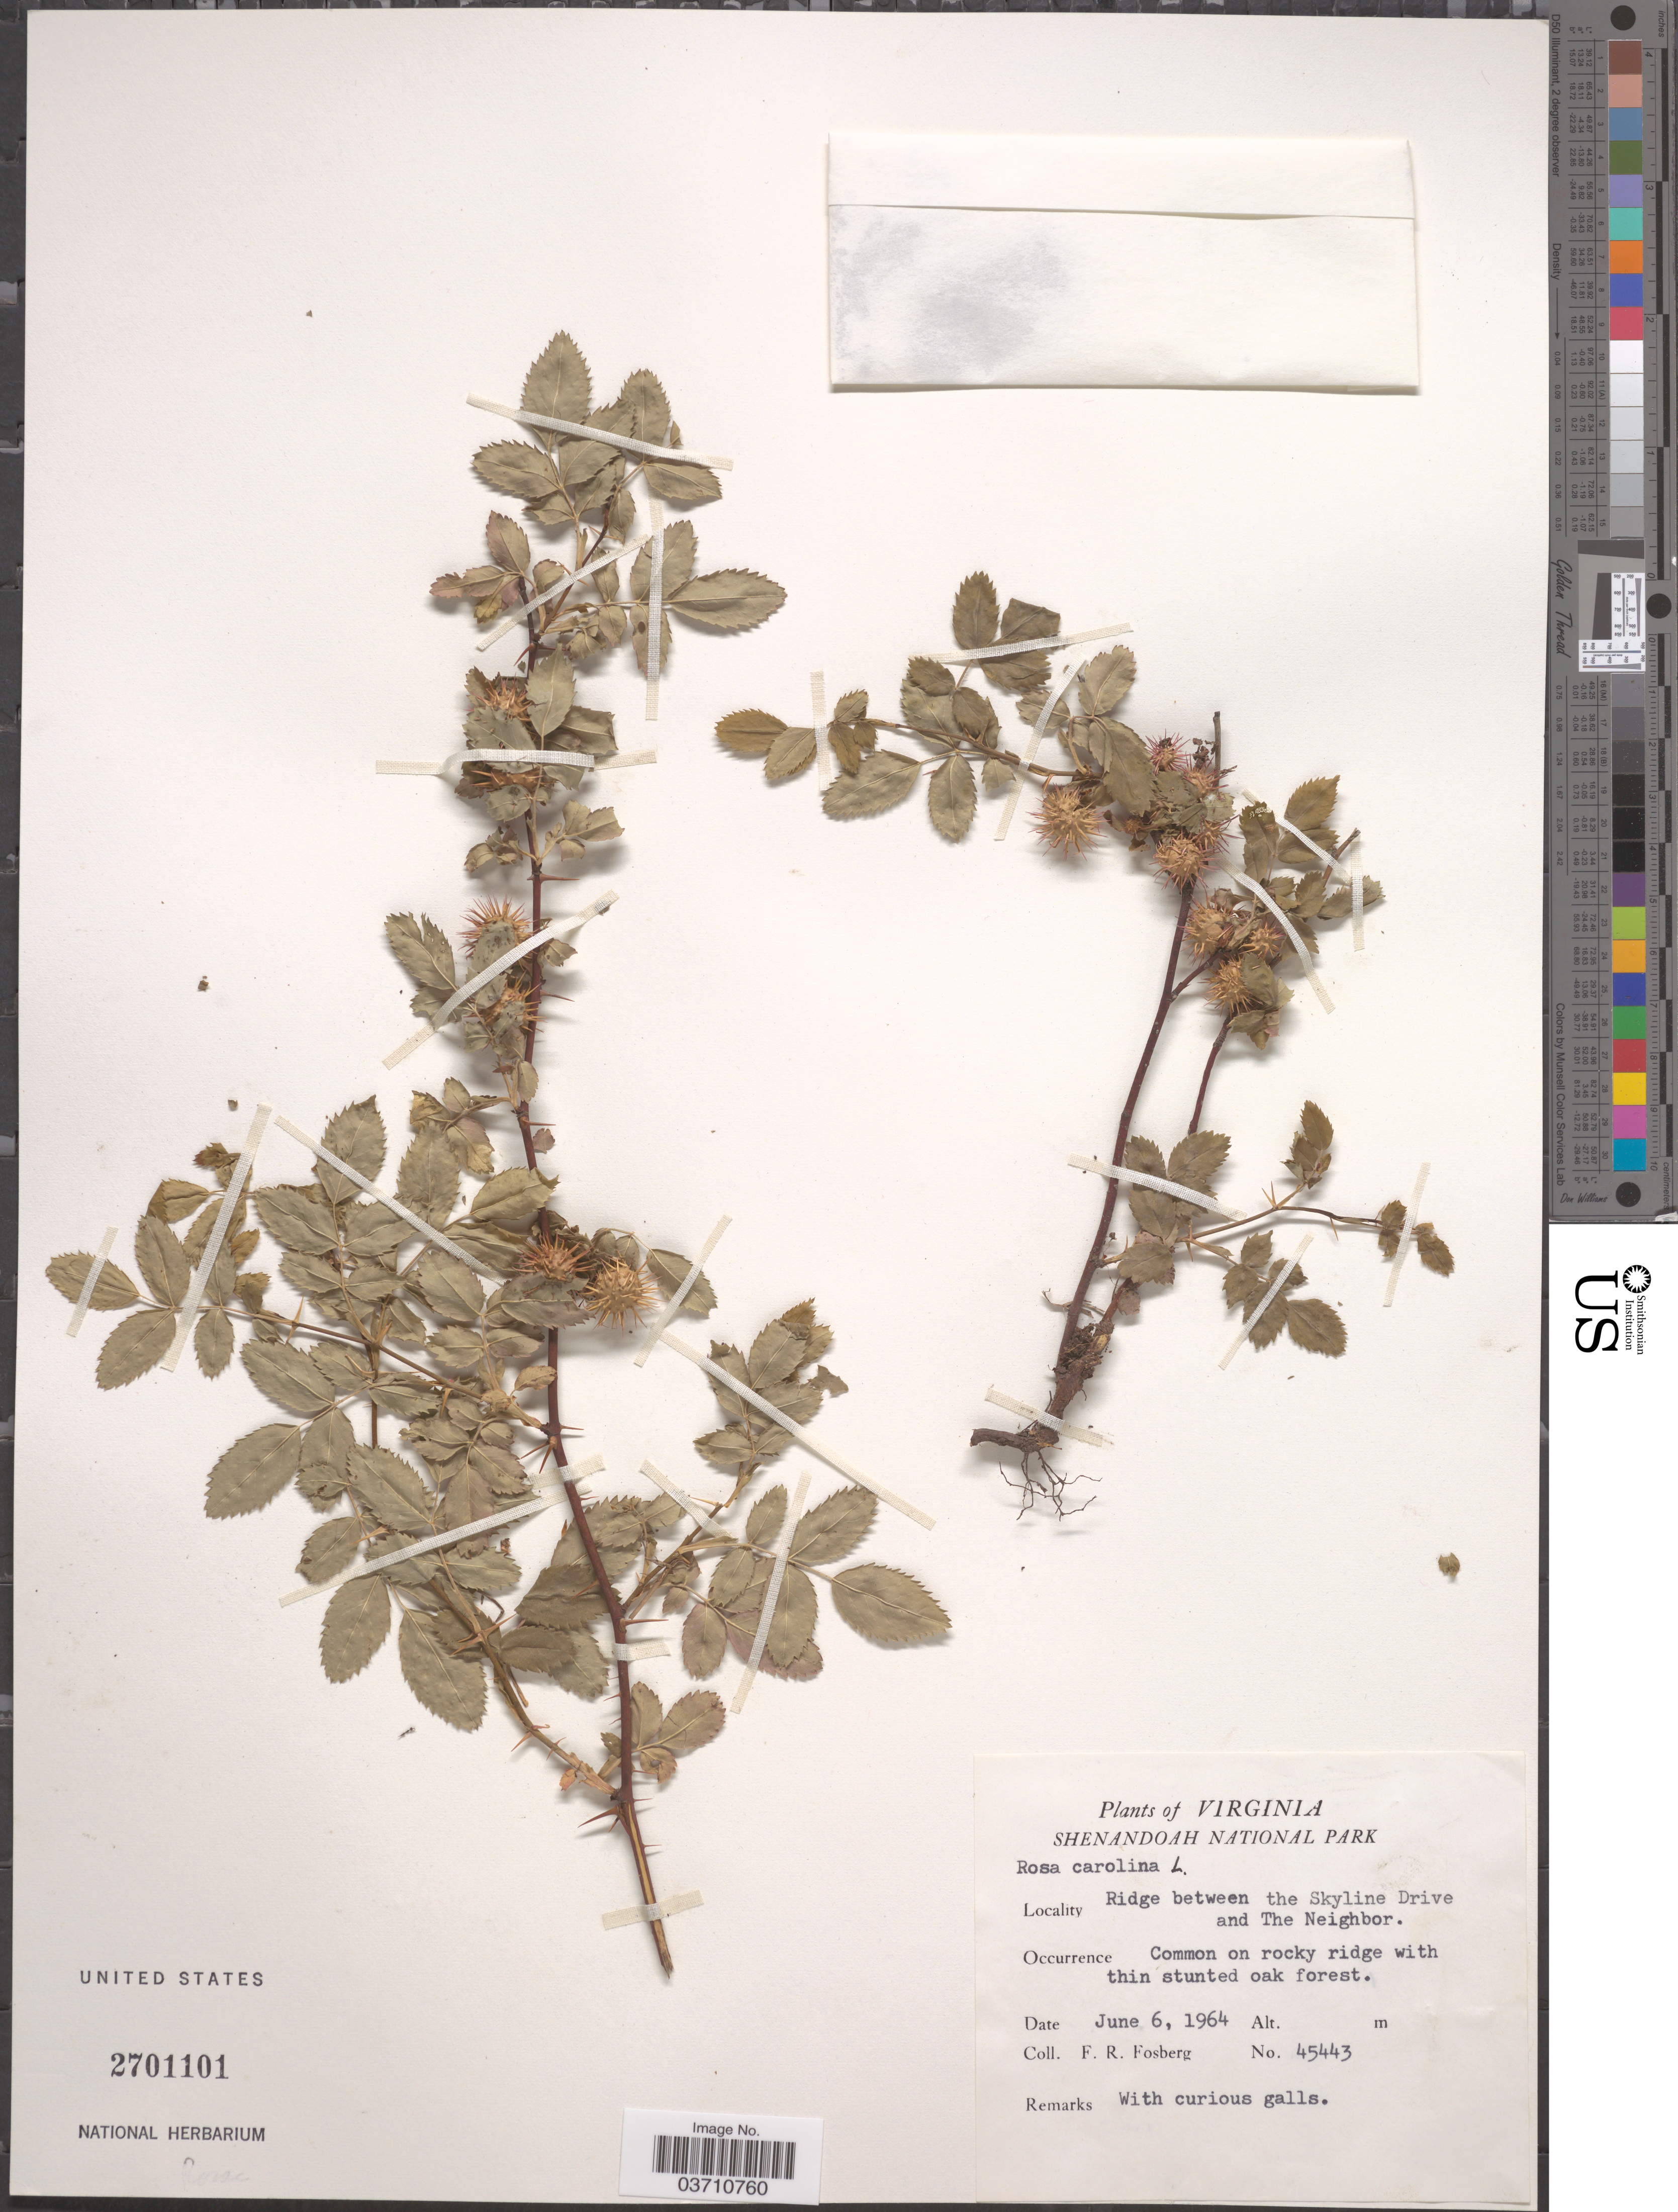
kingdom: Plantae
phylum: Tracheophyta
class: Magnoliopsida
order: Rosales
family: Rosaceae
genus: Rosa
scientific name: Rosa carolina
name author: L.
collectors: F. R. Fosberg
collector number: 45443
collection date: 1964-06-06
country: United States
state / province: Virginia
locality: Shenandoah National Park. Ridge between the Skyline Drive and The Neighbor.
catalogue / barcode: US 2701101